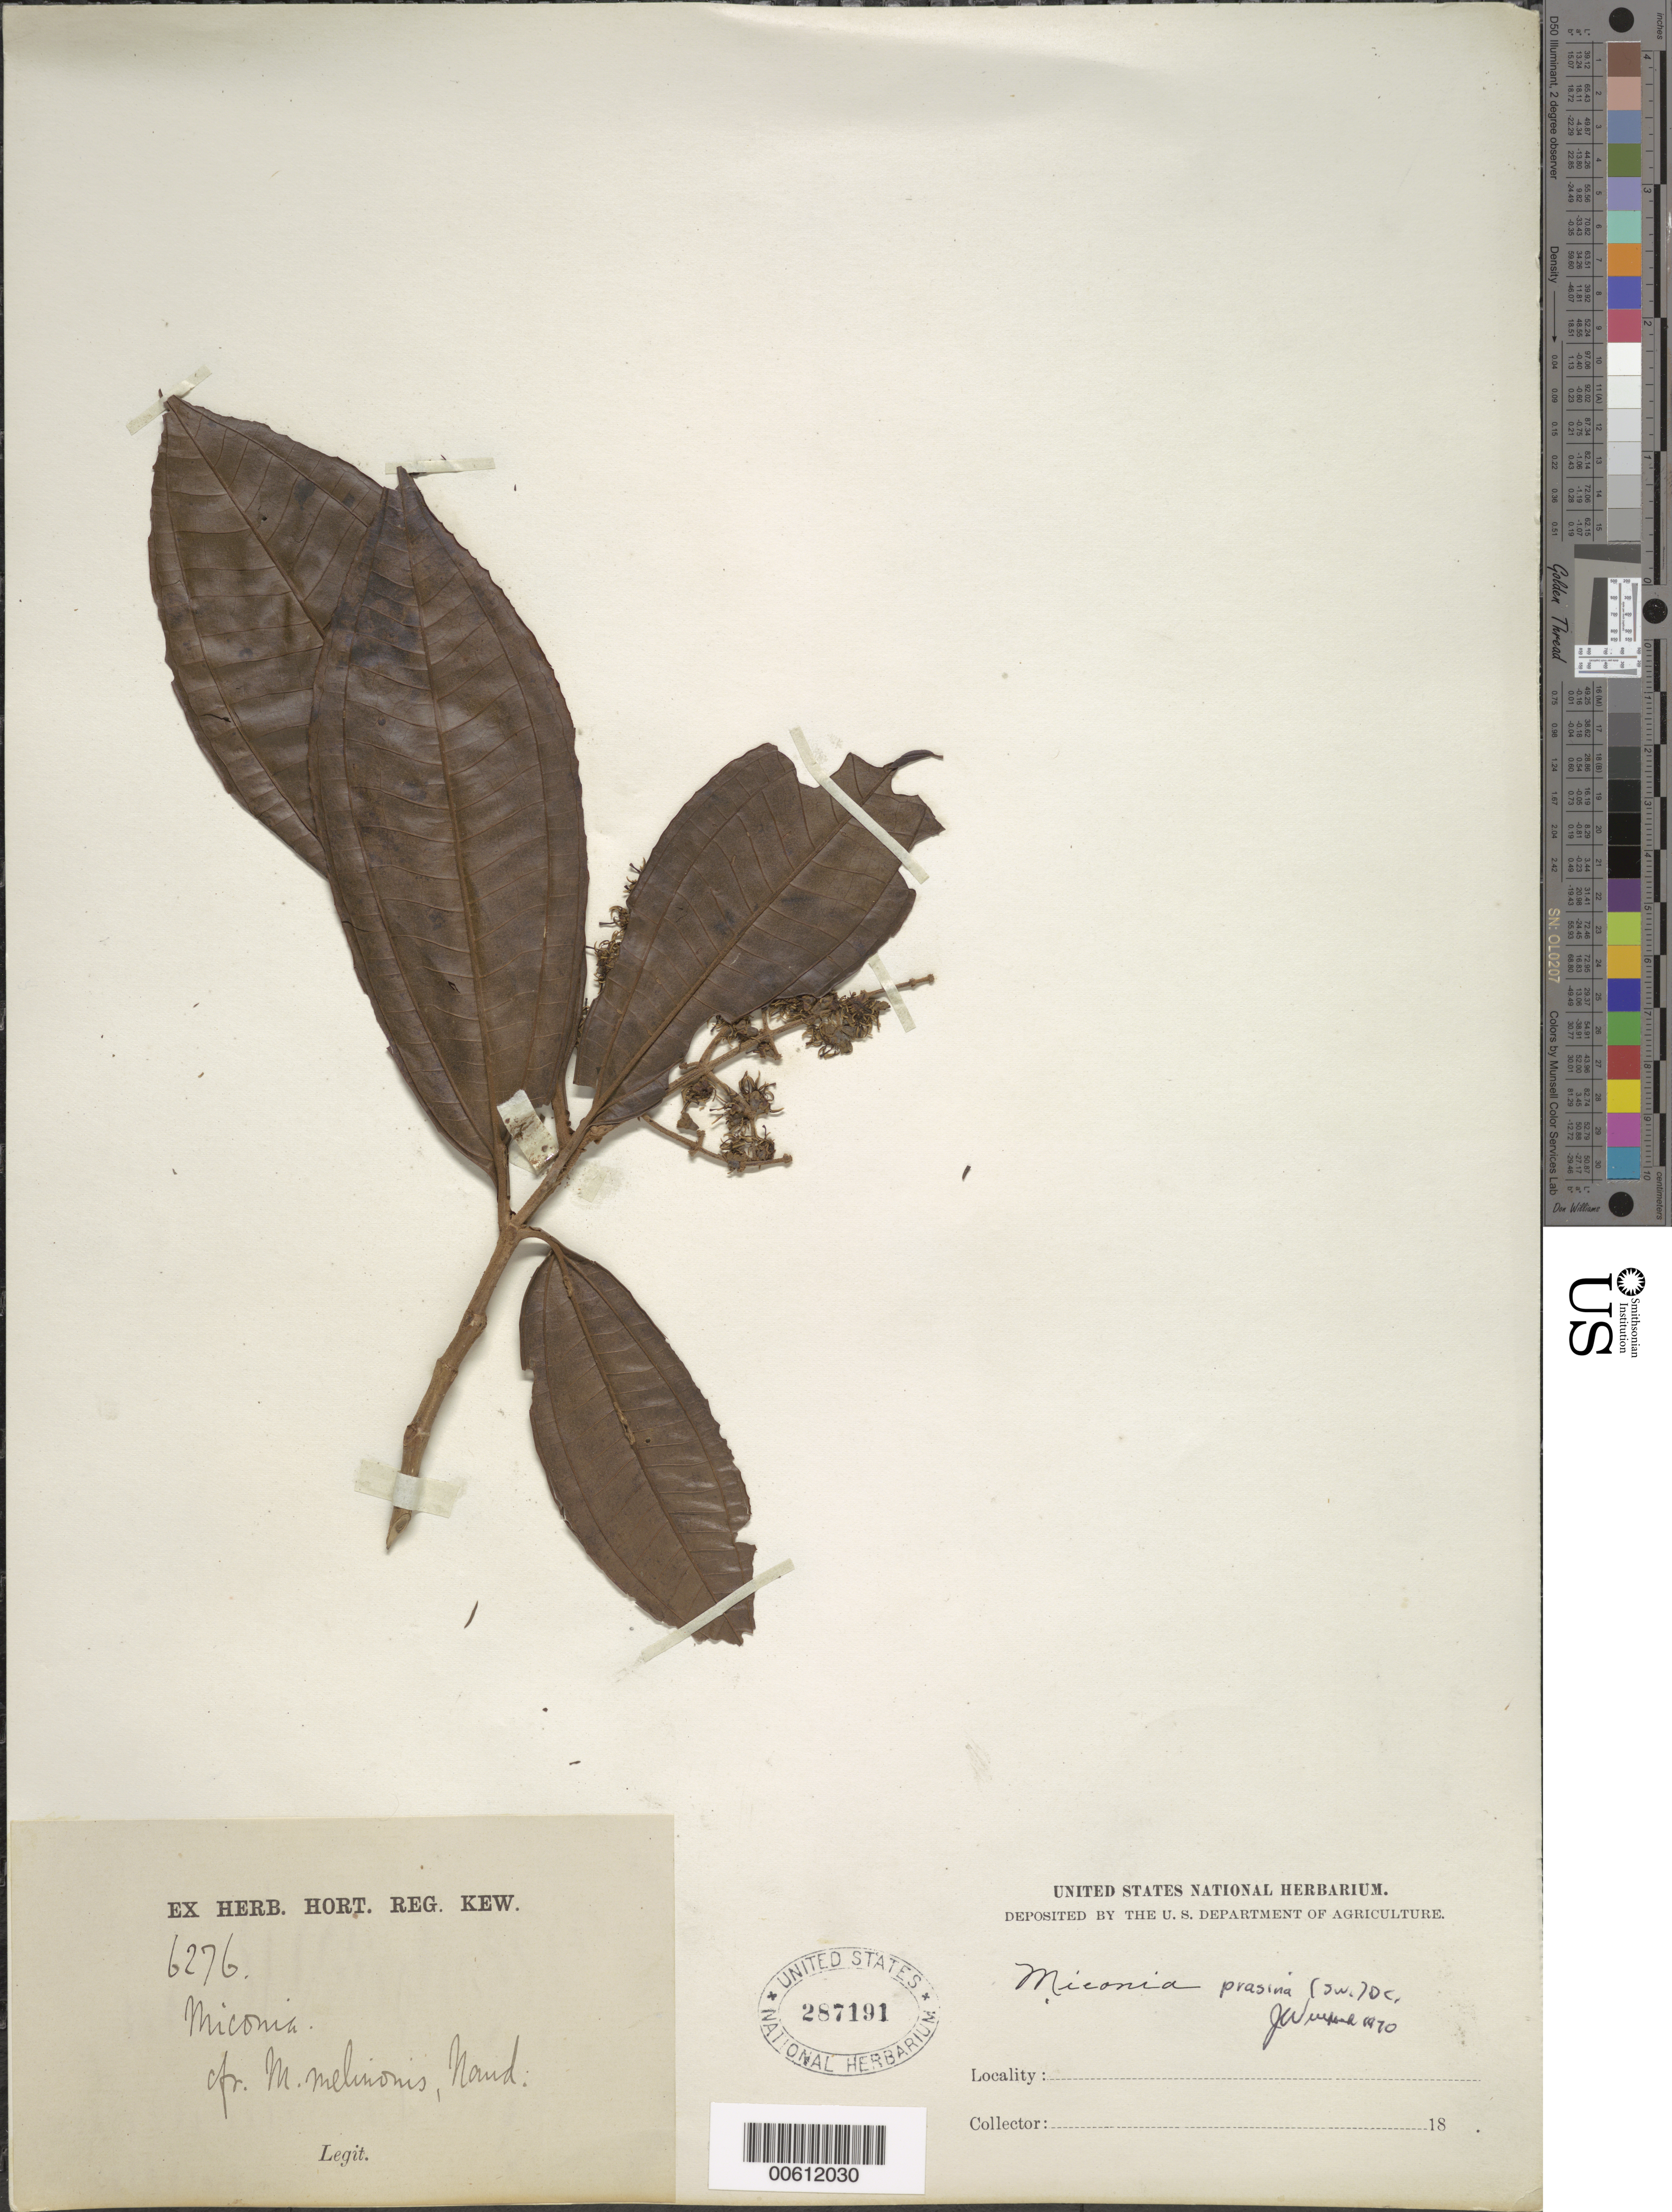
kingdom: Plantae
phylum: Tracheophyta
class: Magnoliopsida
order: Myrtales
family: Melastomataceae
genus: Miconia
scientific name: Miconia prasina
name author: (Sw.) DC.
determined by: Wurdack, John J., (US), US (UNITED STATES)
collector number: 6276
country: Guyana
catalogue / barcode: US 287191